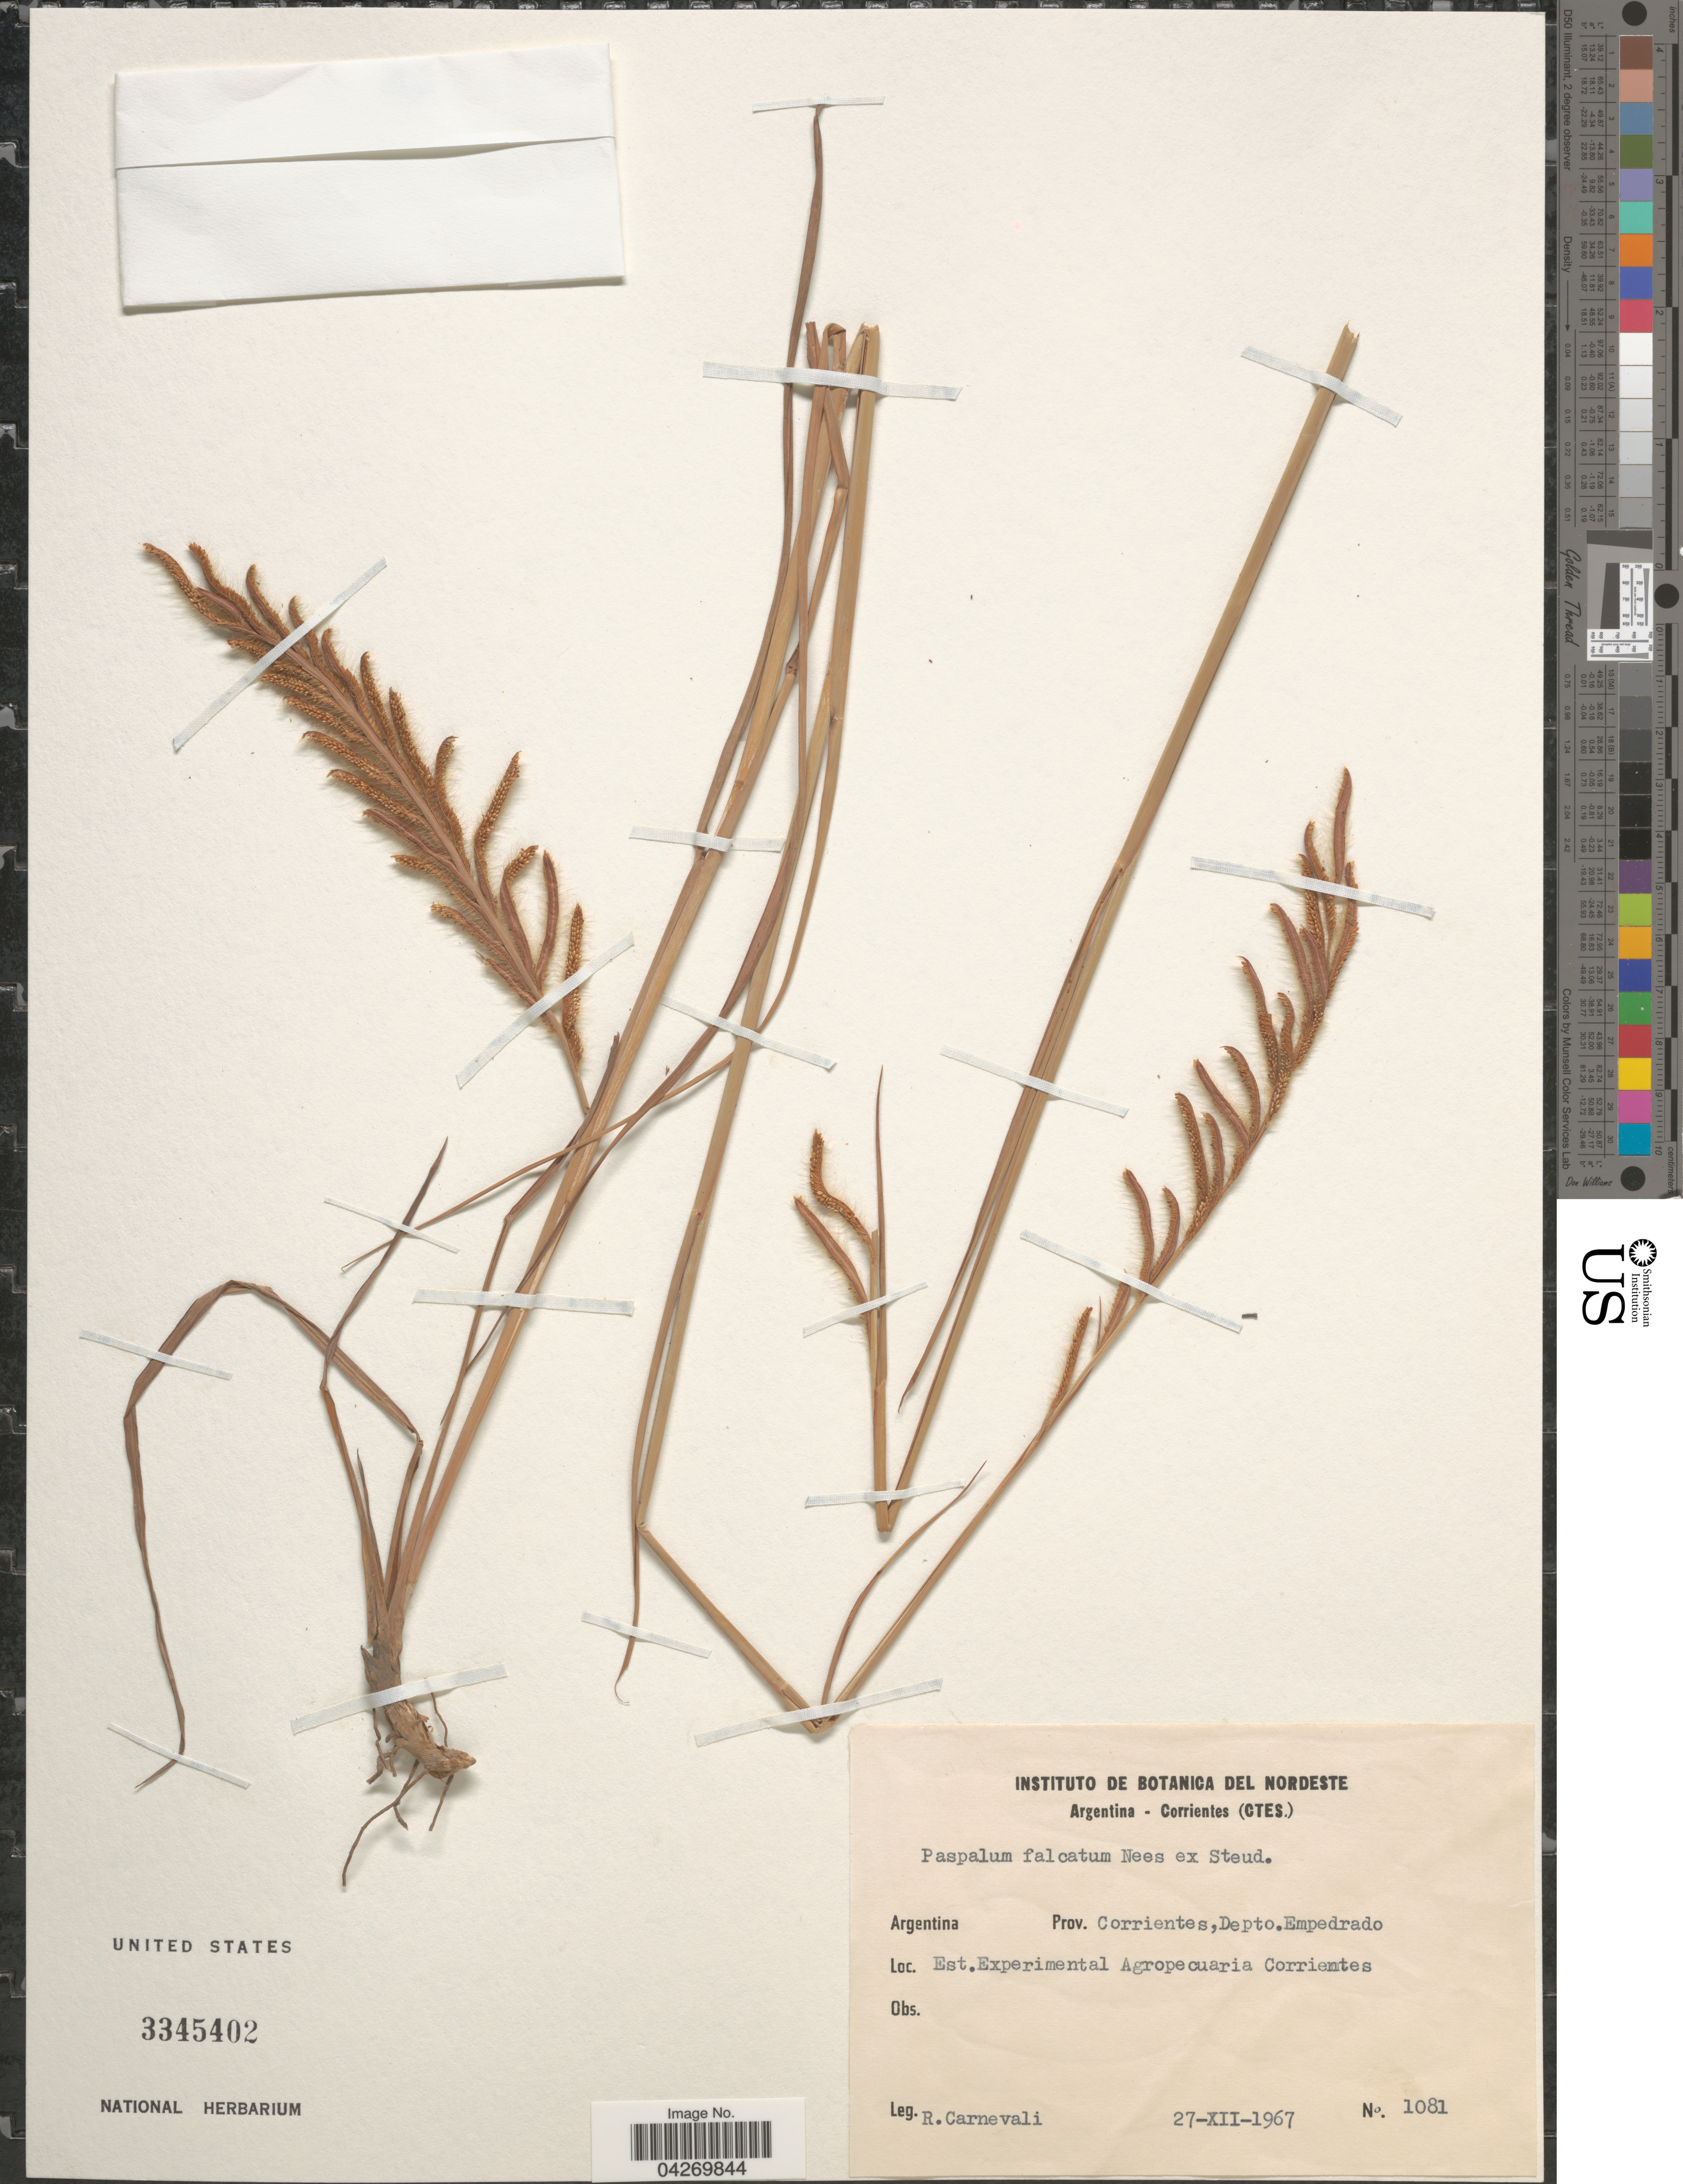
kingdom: Plantae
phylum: Tracheophyta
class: Liliopsida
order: Poales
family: Poaceae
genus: Paspalum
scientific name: Paspalum falcatum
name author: Nees ex Steud.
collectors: R. Carnevali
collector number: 1081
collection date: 1967-12-27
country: Argentina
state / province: Corrientes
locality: Prov. Corrientes, Depto. Empedrado. Est. Experimental Agropecuaria Corrientes.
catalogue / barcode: US 3345402